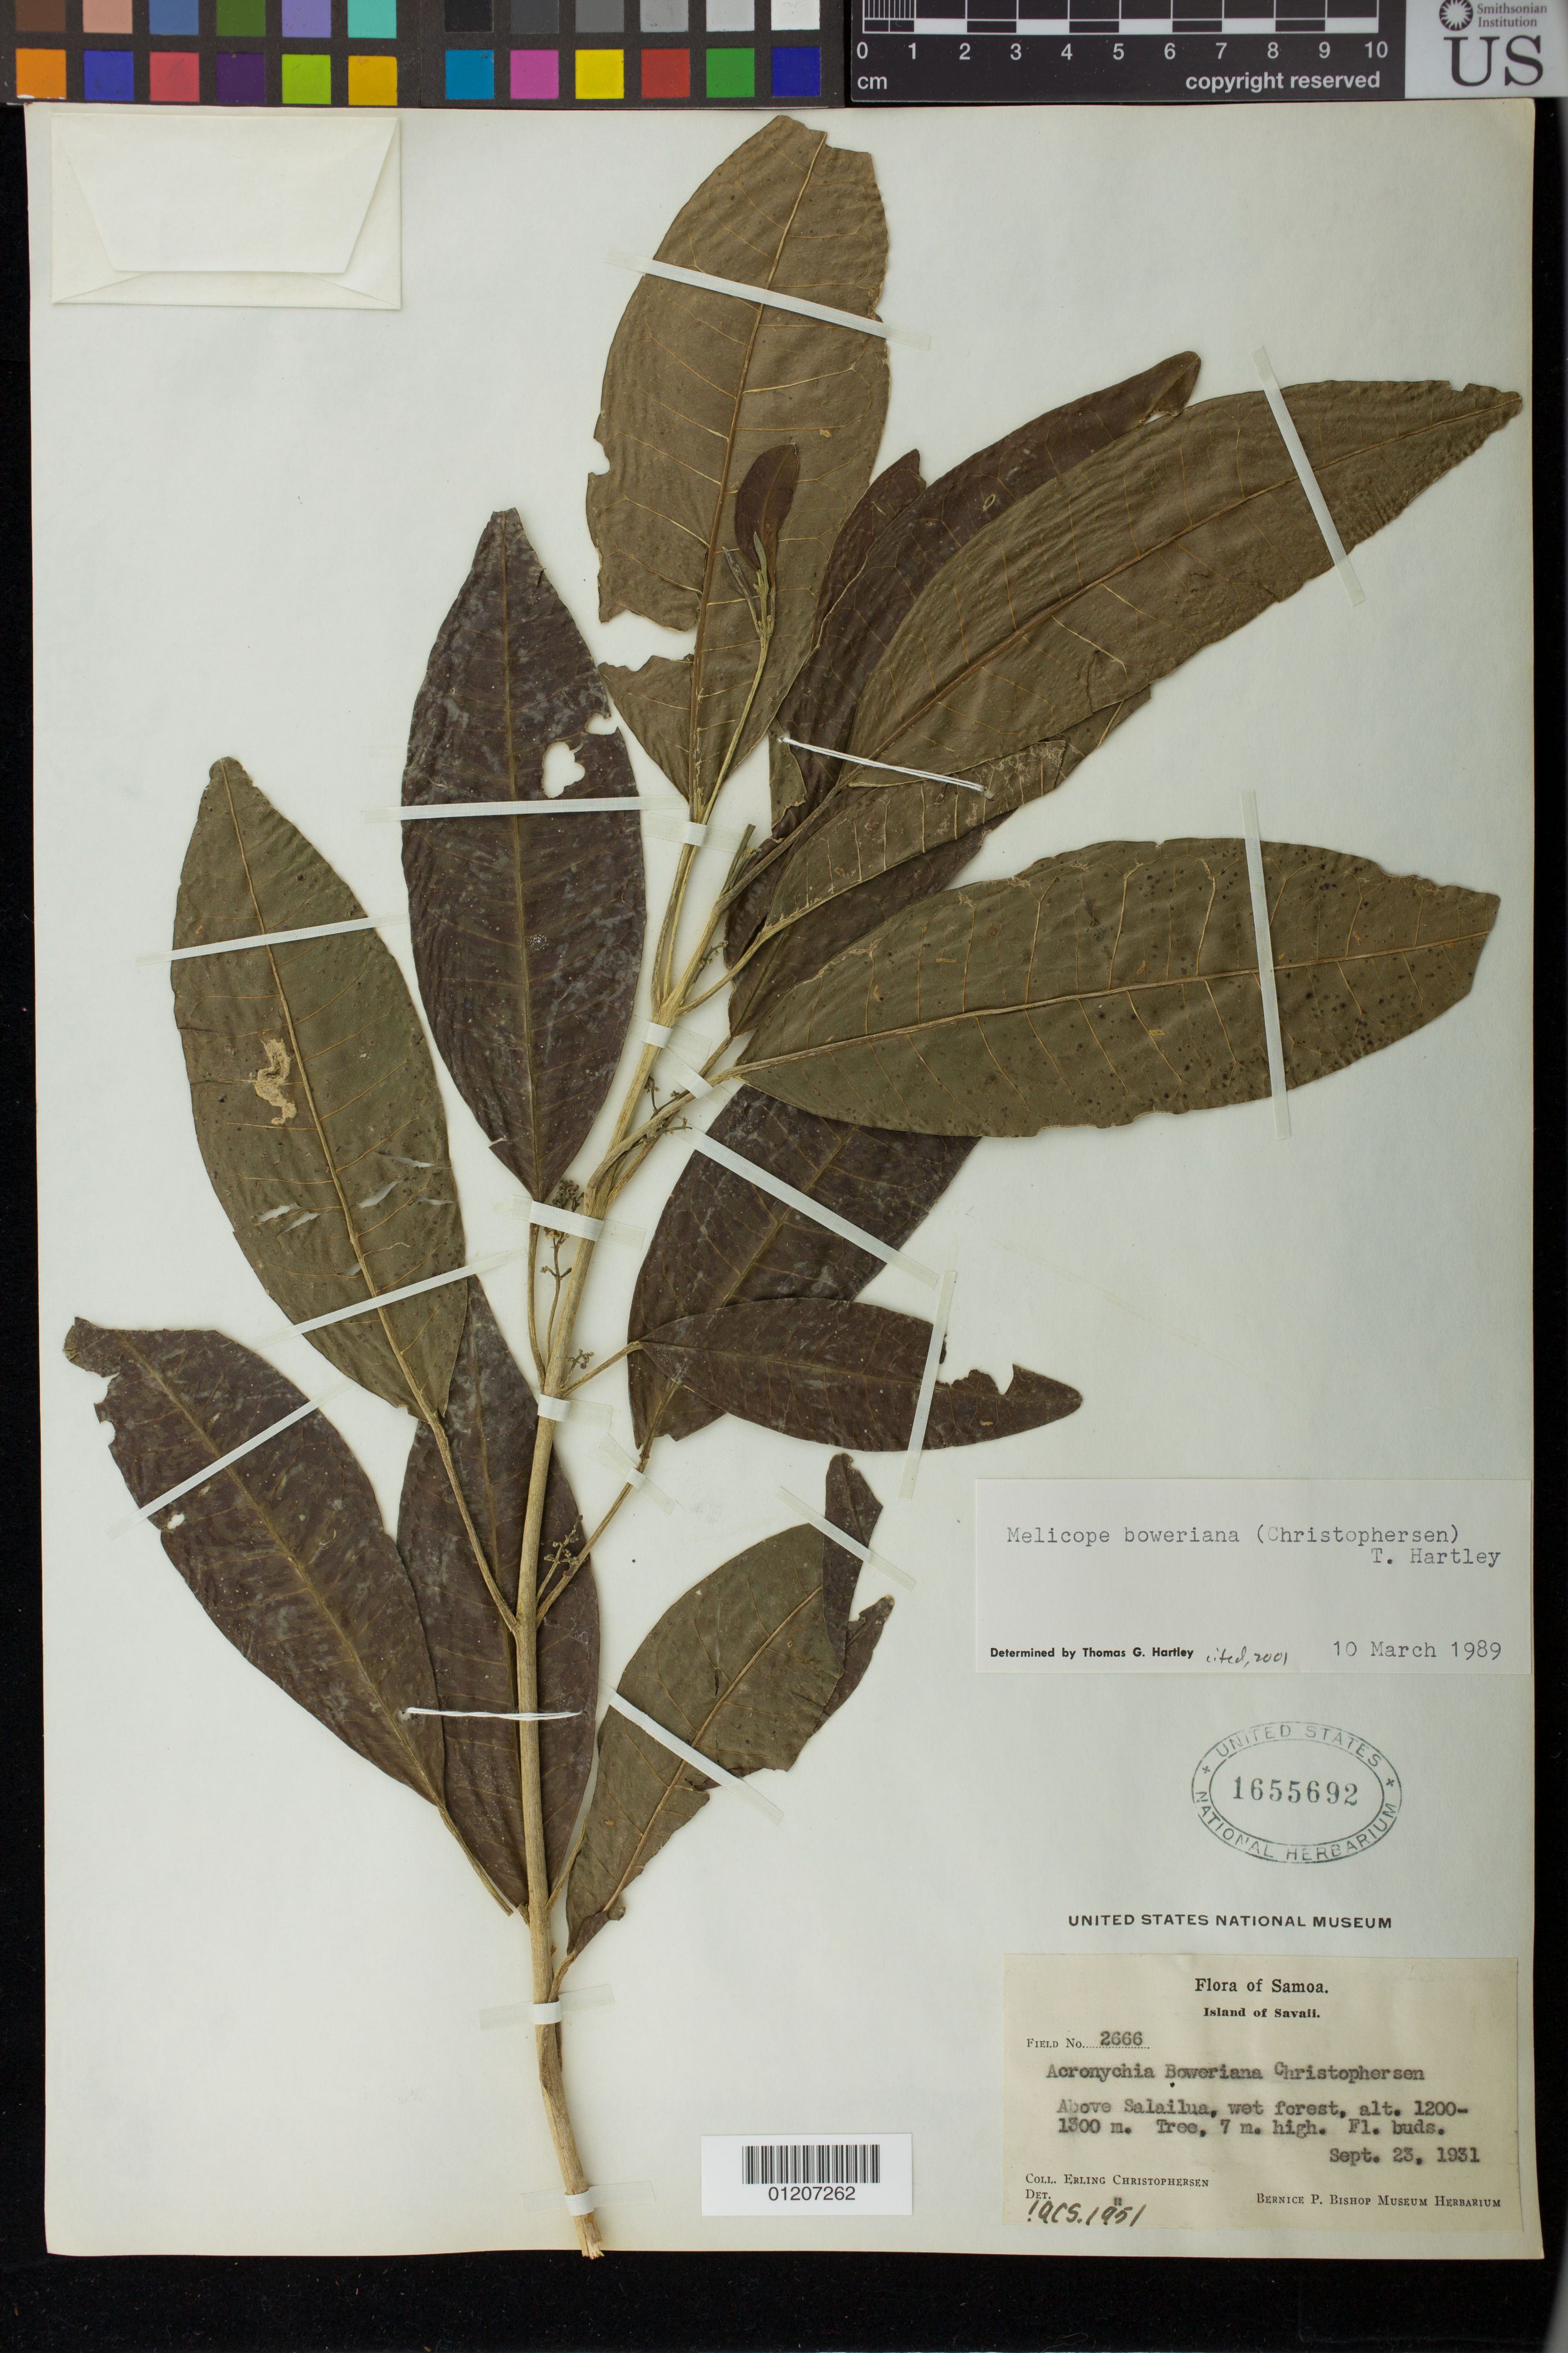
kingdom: Plantae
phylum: Tracheophyta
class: Magnoliopsida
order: Sapindales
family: Rutaceae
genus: Melicope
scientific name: Melicope boweriana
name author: (Christoph.) T.G. Hartley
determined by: Hartley, T. G.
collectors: E. Christophersen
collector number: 2666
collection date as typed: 23 Sep 1931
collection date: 1931-09-23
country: Samoa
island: Savai'i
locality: Above Salallua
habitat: Wet forest.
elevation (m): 1200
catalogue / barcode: US 1655692